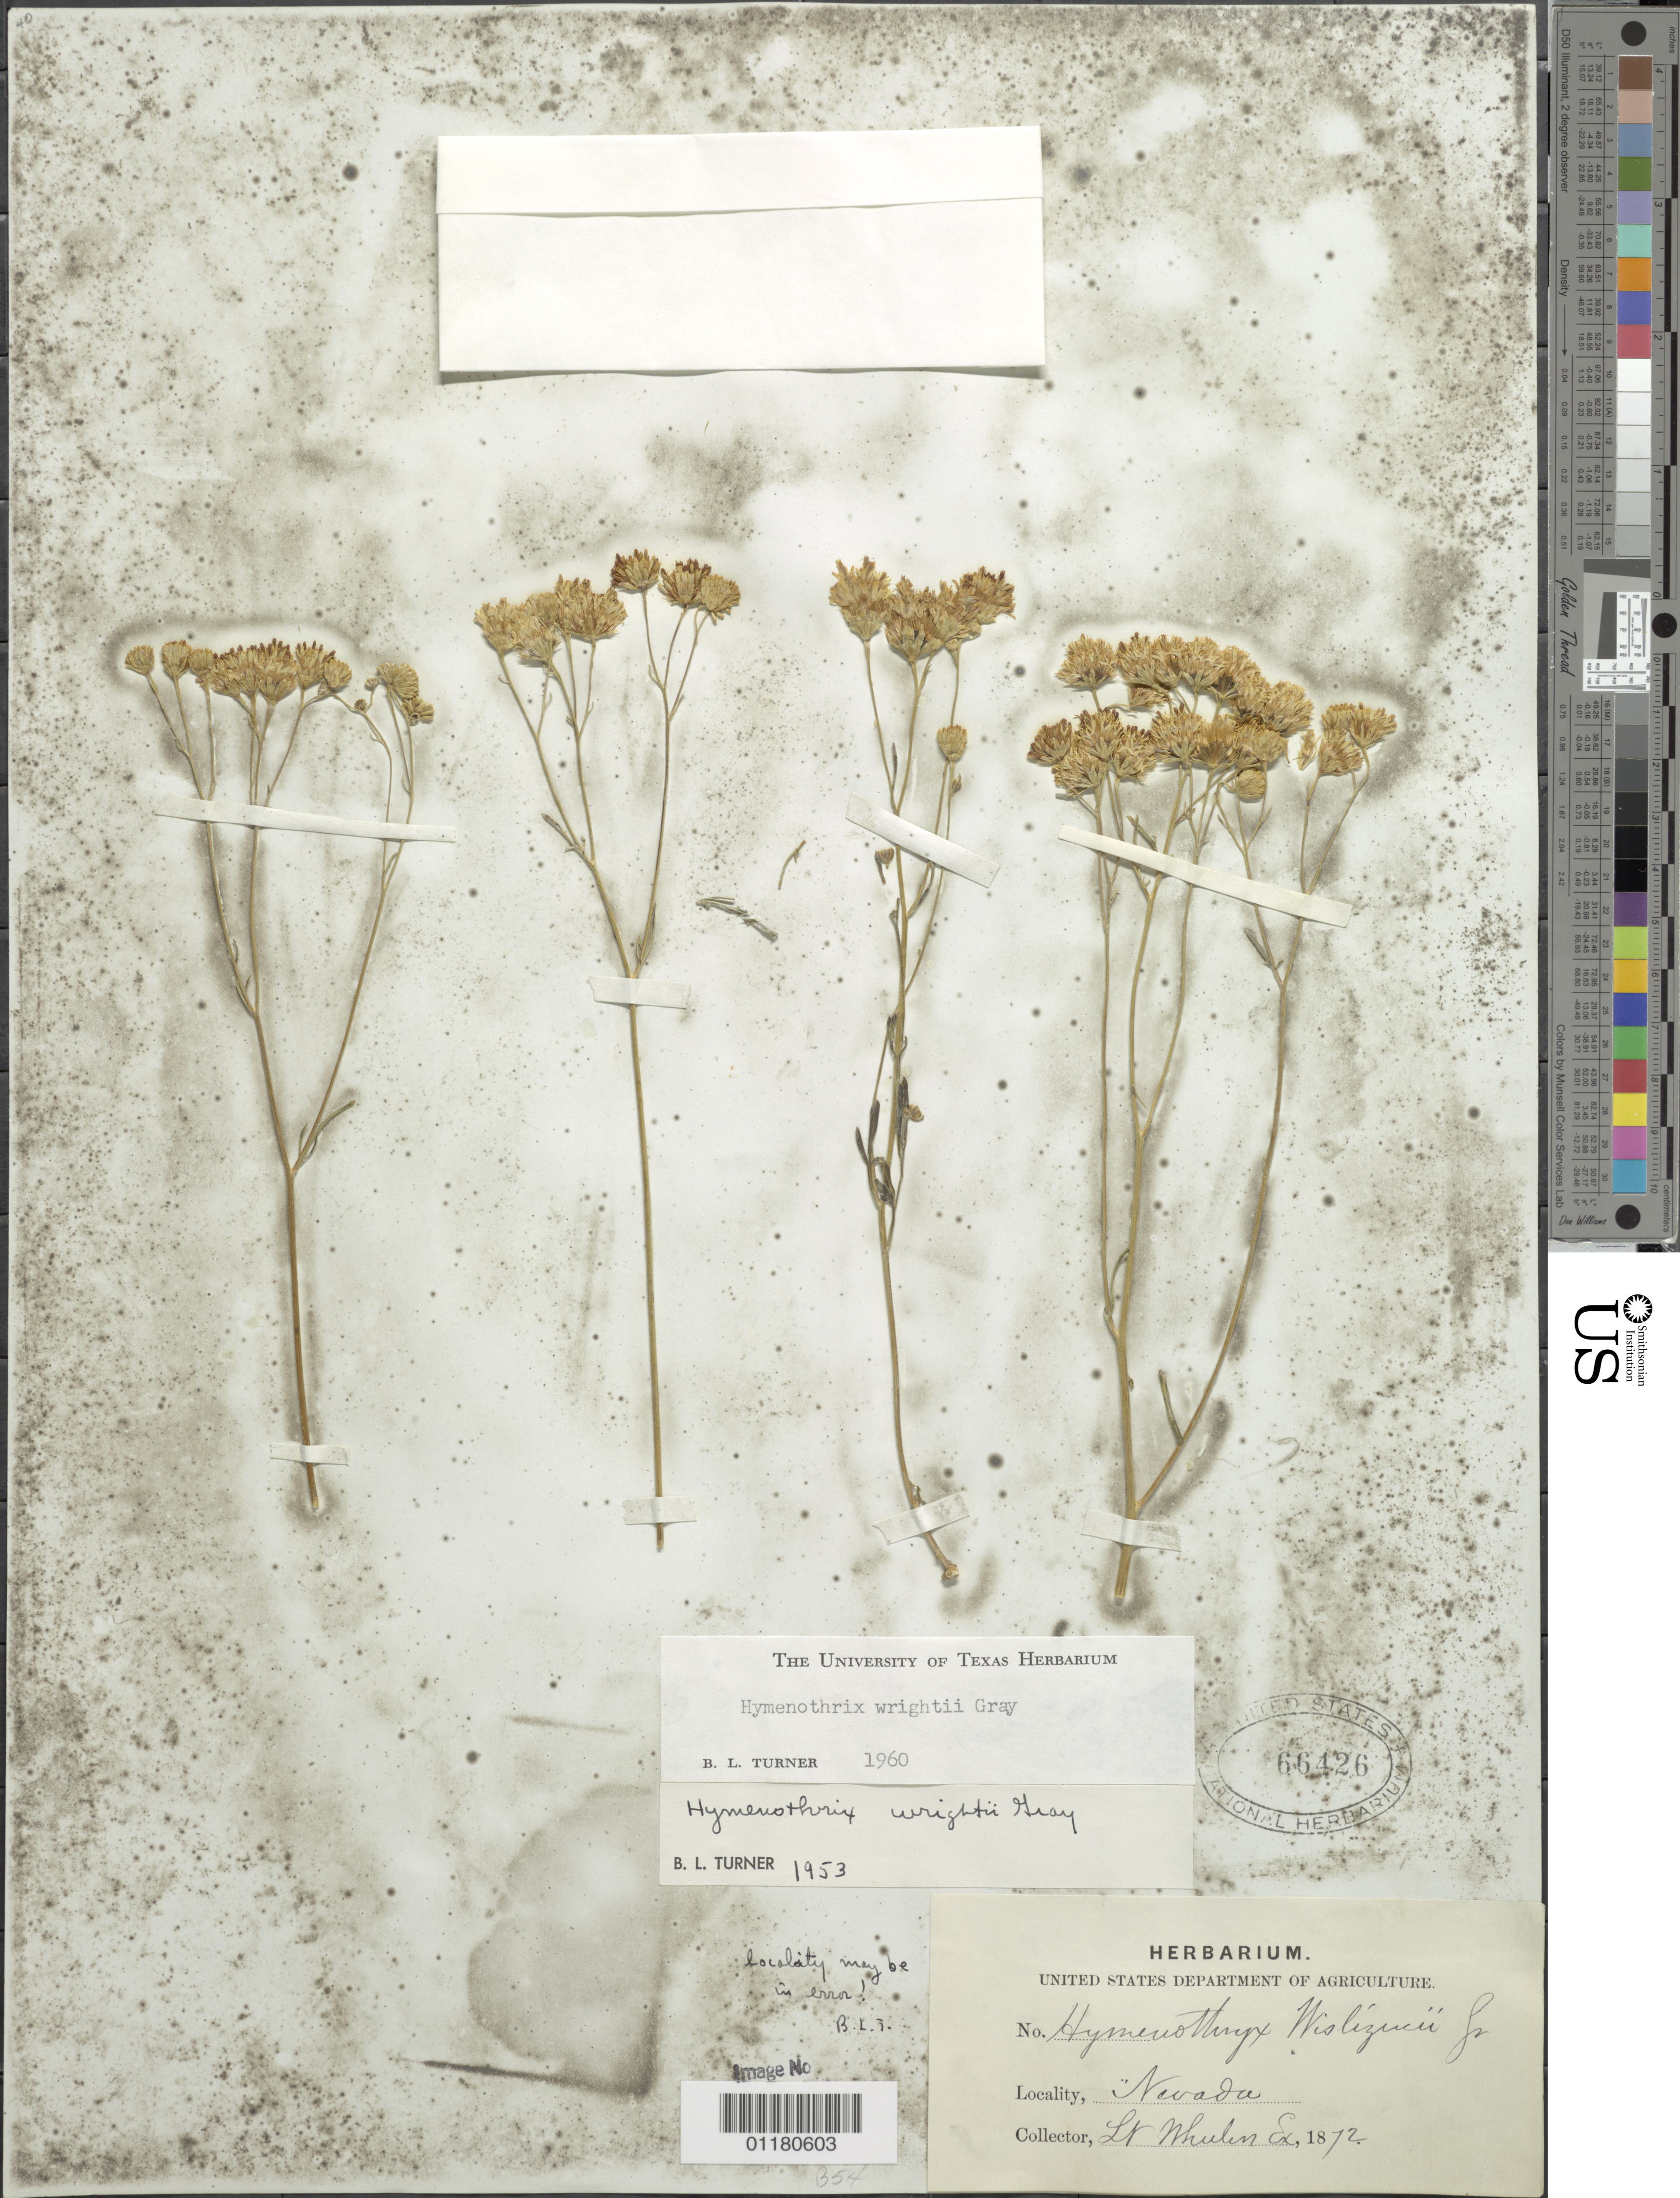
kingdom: Plantae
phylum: Tracheophyta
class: Magnoliopsida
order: Asterales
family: Asteraceae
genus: Hymenothrix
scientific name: Hymenothrix wrightii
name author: A. Gray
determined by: Turner, B. L.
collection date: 1872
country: United States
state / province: Nevada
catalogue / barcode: US 66426